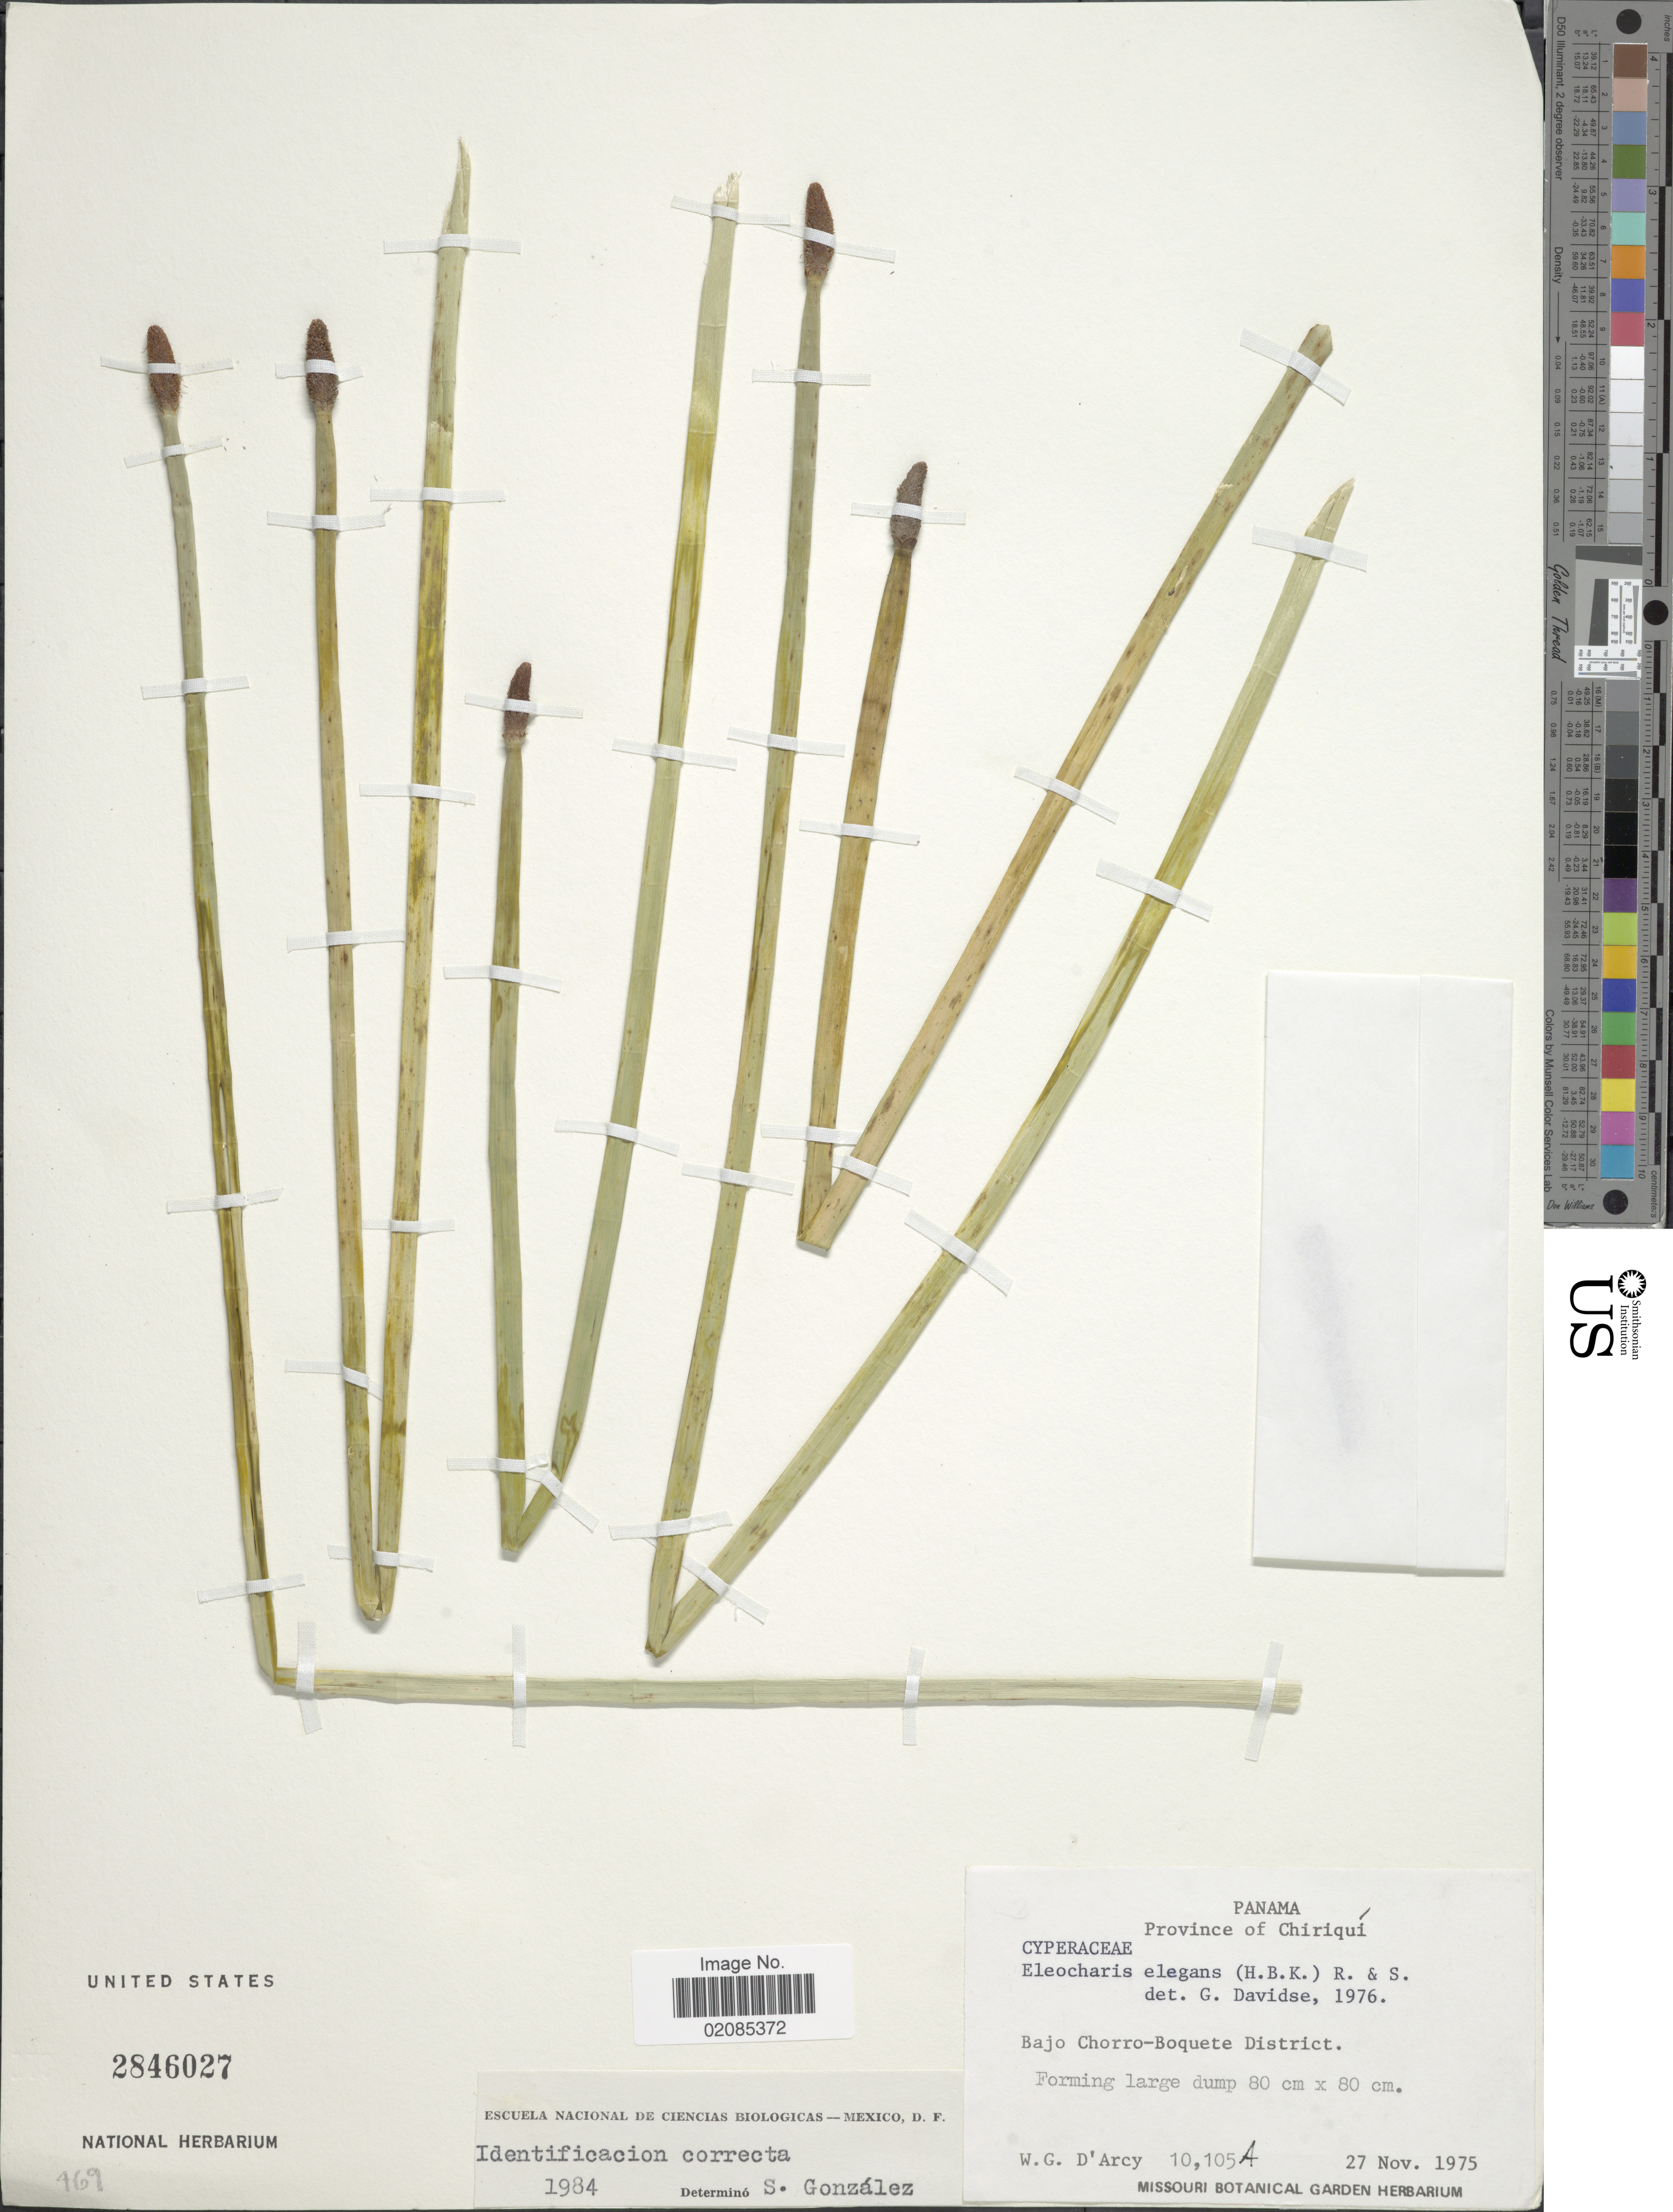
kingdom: Plantae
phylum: Tracheophyta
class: Liliopsida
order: Poales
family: Cyperaceae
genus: Eleocharis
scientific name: Eleocharis elegans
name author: (Kunth) Roem. & Schult.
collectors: W. G. D'Arcy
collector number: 10105A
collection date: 1975-11-27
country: Panama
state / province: Chiriqui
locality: Province of Chiriqui. Bajo Chorro- Boquete District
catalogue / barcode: US 2846027